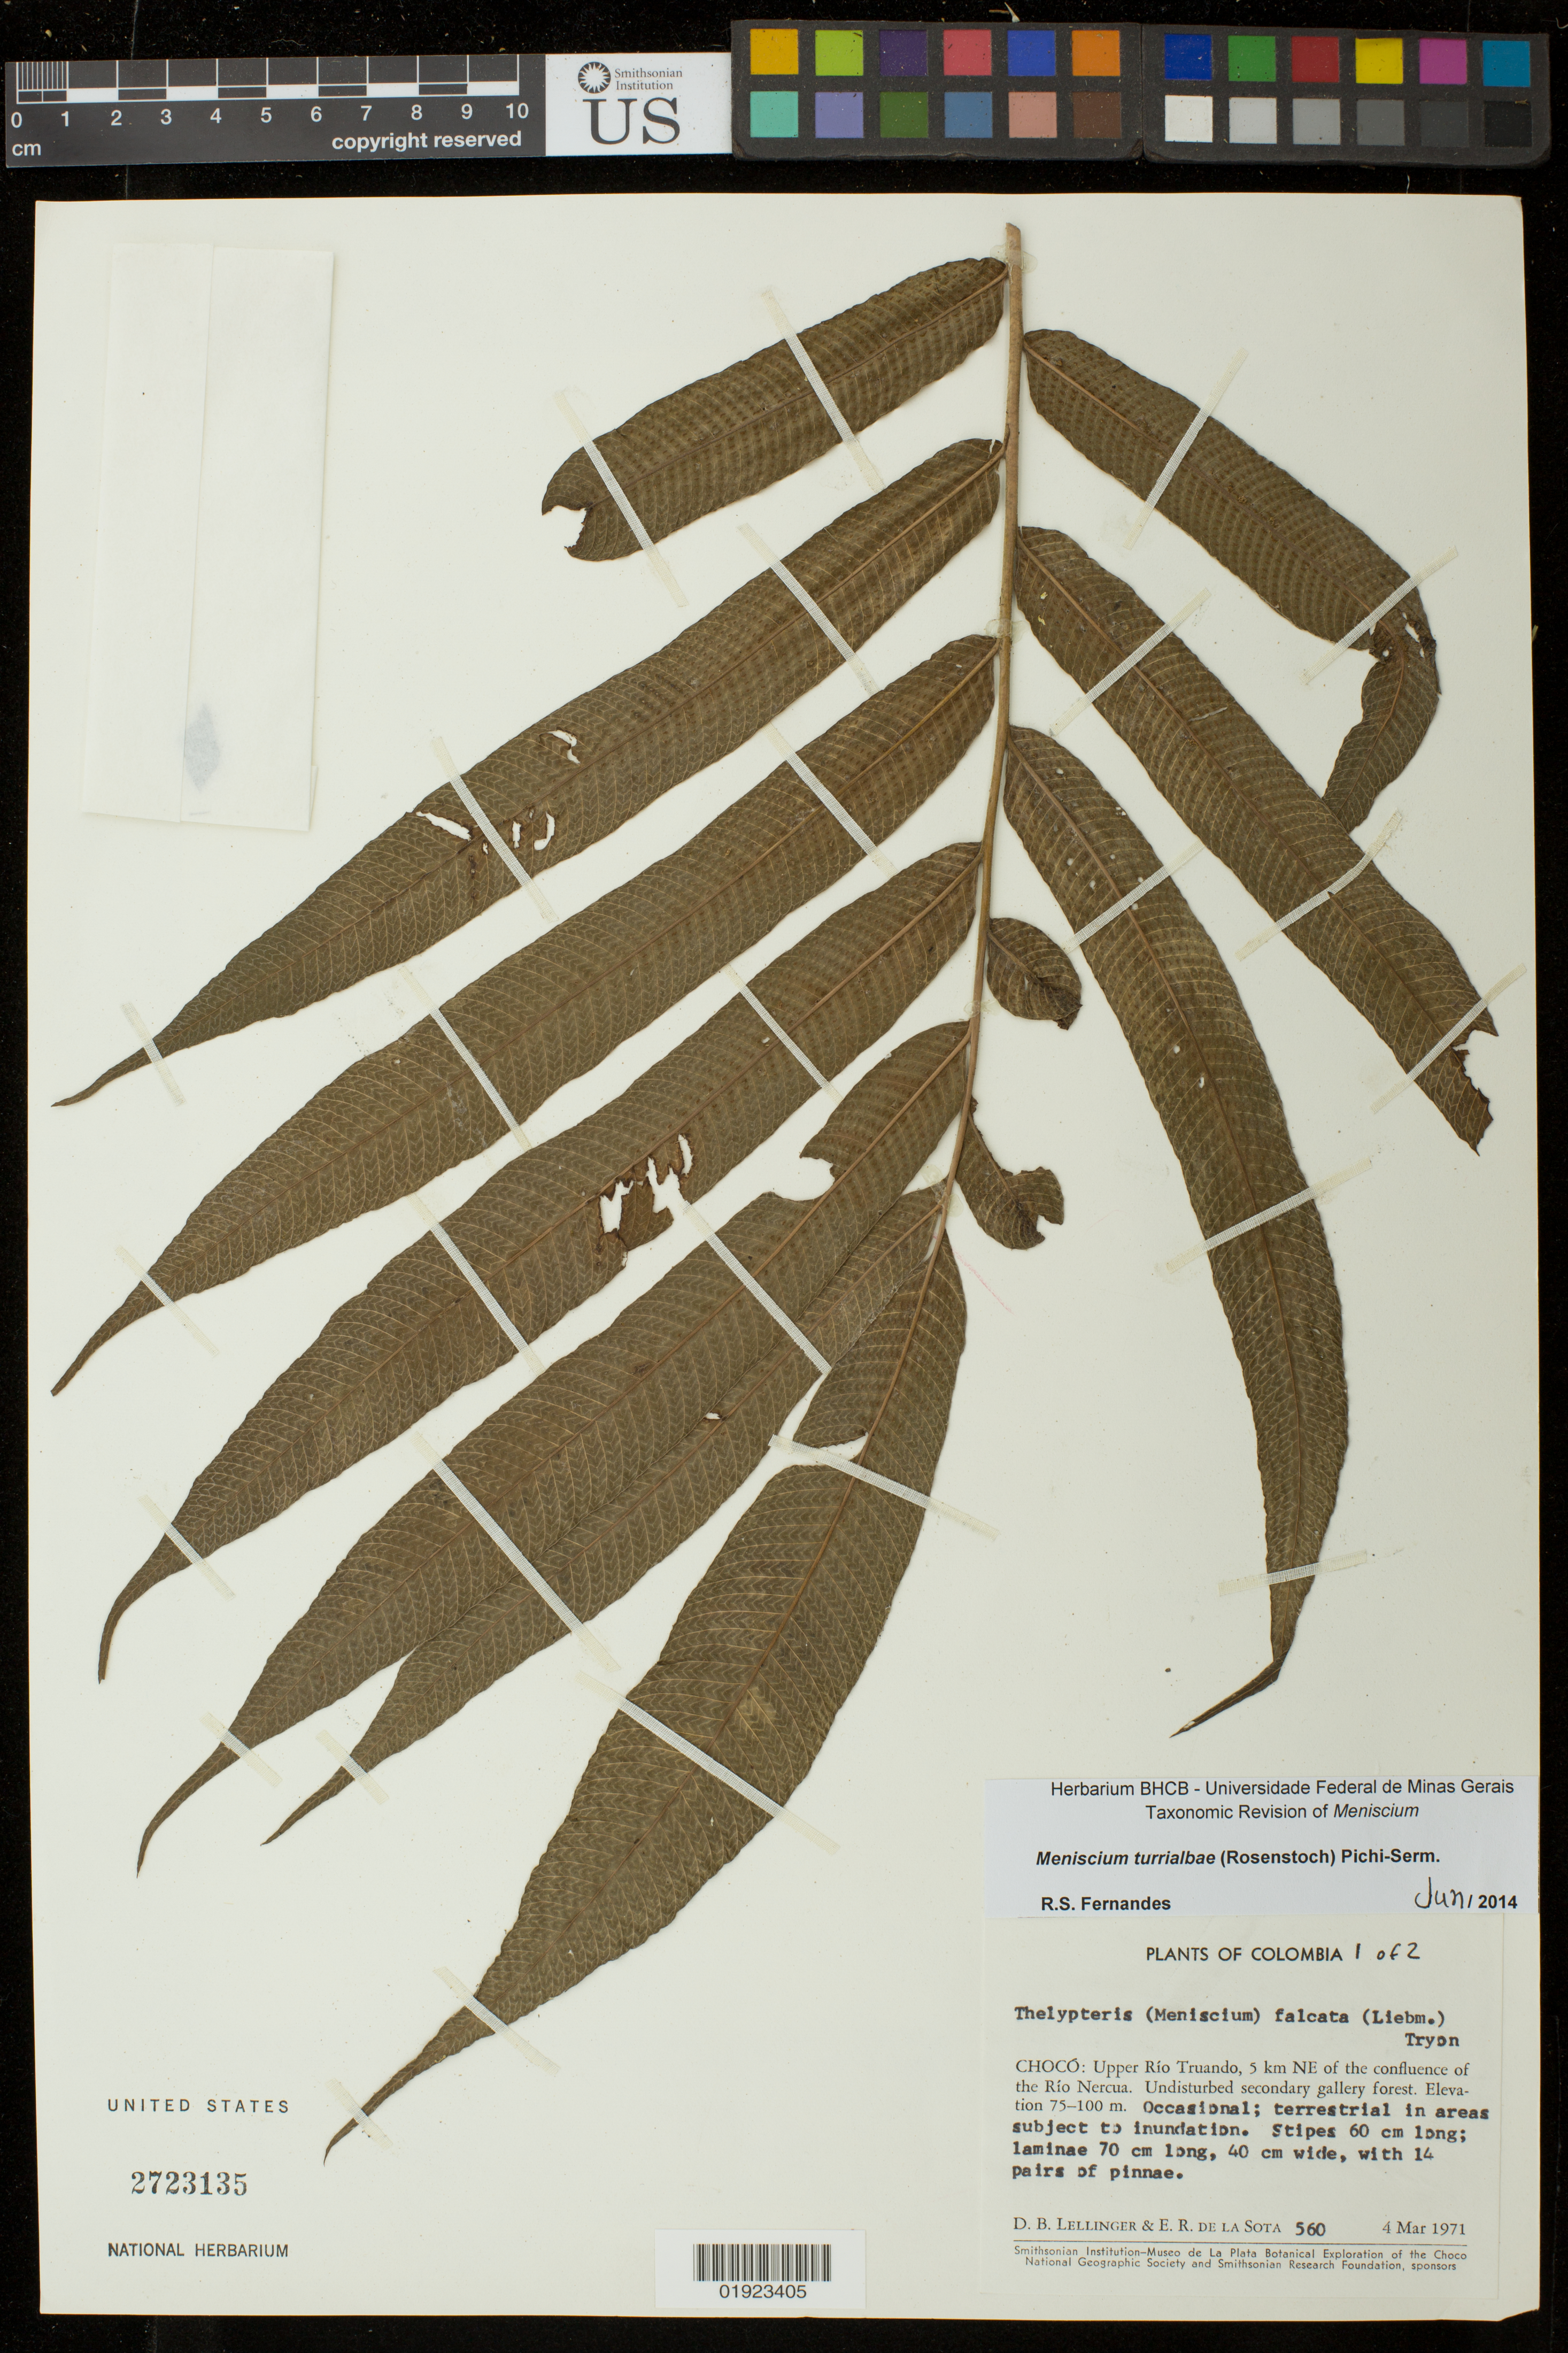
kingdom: Plantae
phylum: Tracheophyta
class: Polypodiopsida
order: Polypodiales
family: Thelypteridaceae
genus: Meniscium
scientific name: Meniscium turrialbae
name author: (Rosenst.) Pic. Serm.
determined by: Fernandes, R. S.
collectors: D. B. Lellinger & E. R. de la Sota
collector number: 560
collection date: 1971-03-04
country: Colombia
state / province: Choco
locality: Upper Rio Truando, 5 km NE of the confluence of the Rio Nercua.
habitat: Undisturbed secondary gallery forest.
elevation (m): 75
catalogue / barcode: US 2723135